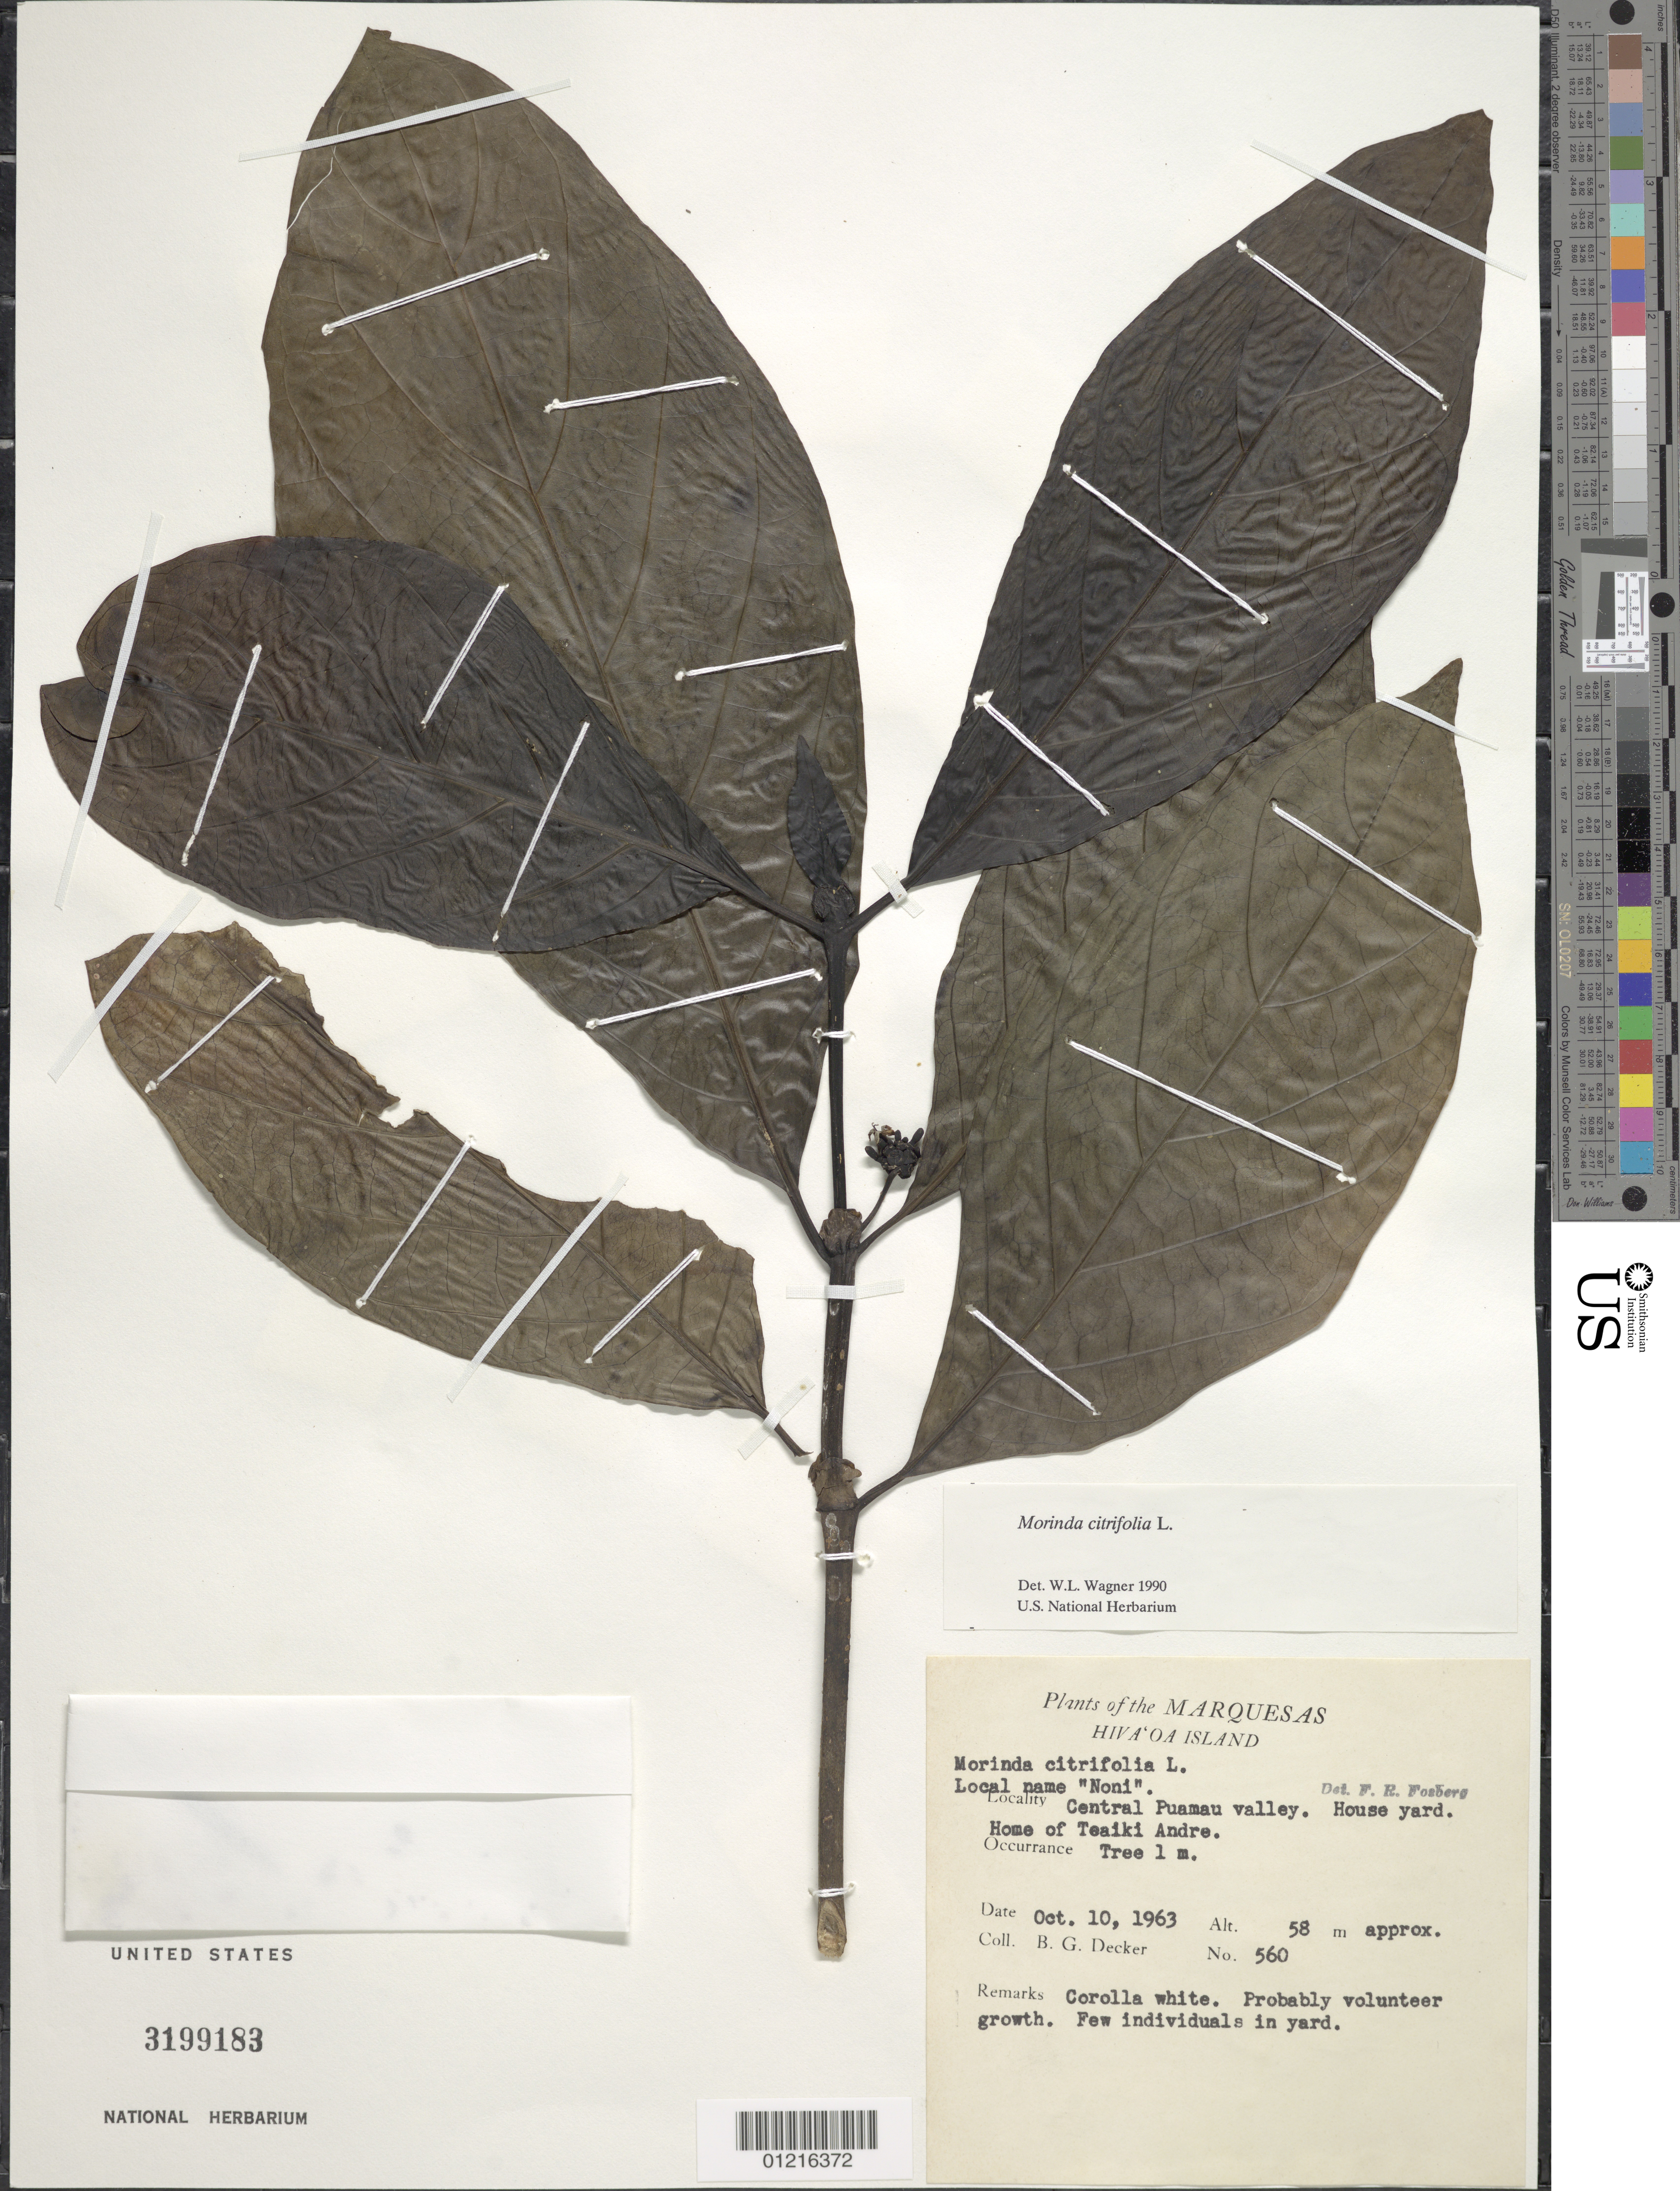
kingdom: Plantae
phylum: Tracheophyta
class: Magnoliopsida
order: Gentianales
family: Rubiaceae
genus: Morinda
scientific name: Morinda citrifolia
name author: L.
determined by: Wagner, W. L., (BOT), Smithsonian Institution - National Museum of Natural History (UNITED STATES)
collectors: B. G. Decker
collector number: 560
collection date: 1963-10-10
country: French Polynesia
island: Hiva Oa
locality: central Puamau Valley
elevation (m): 58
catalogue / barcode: US 3199183